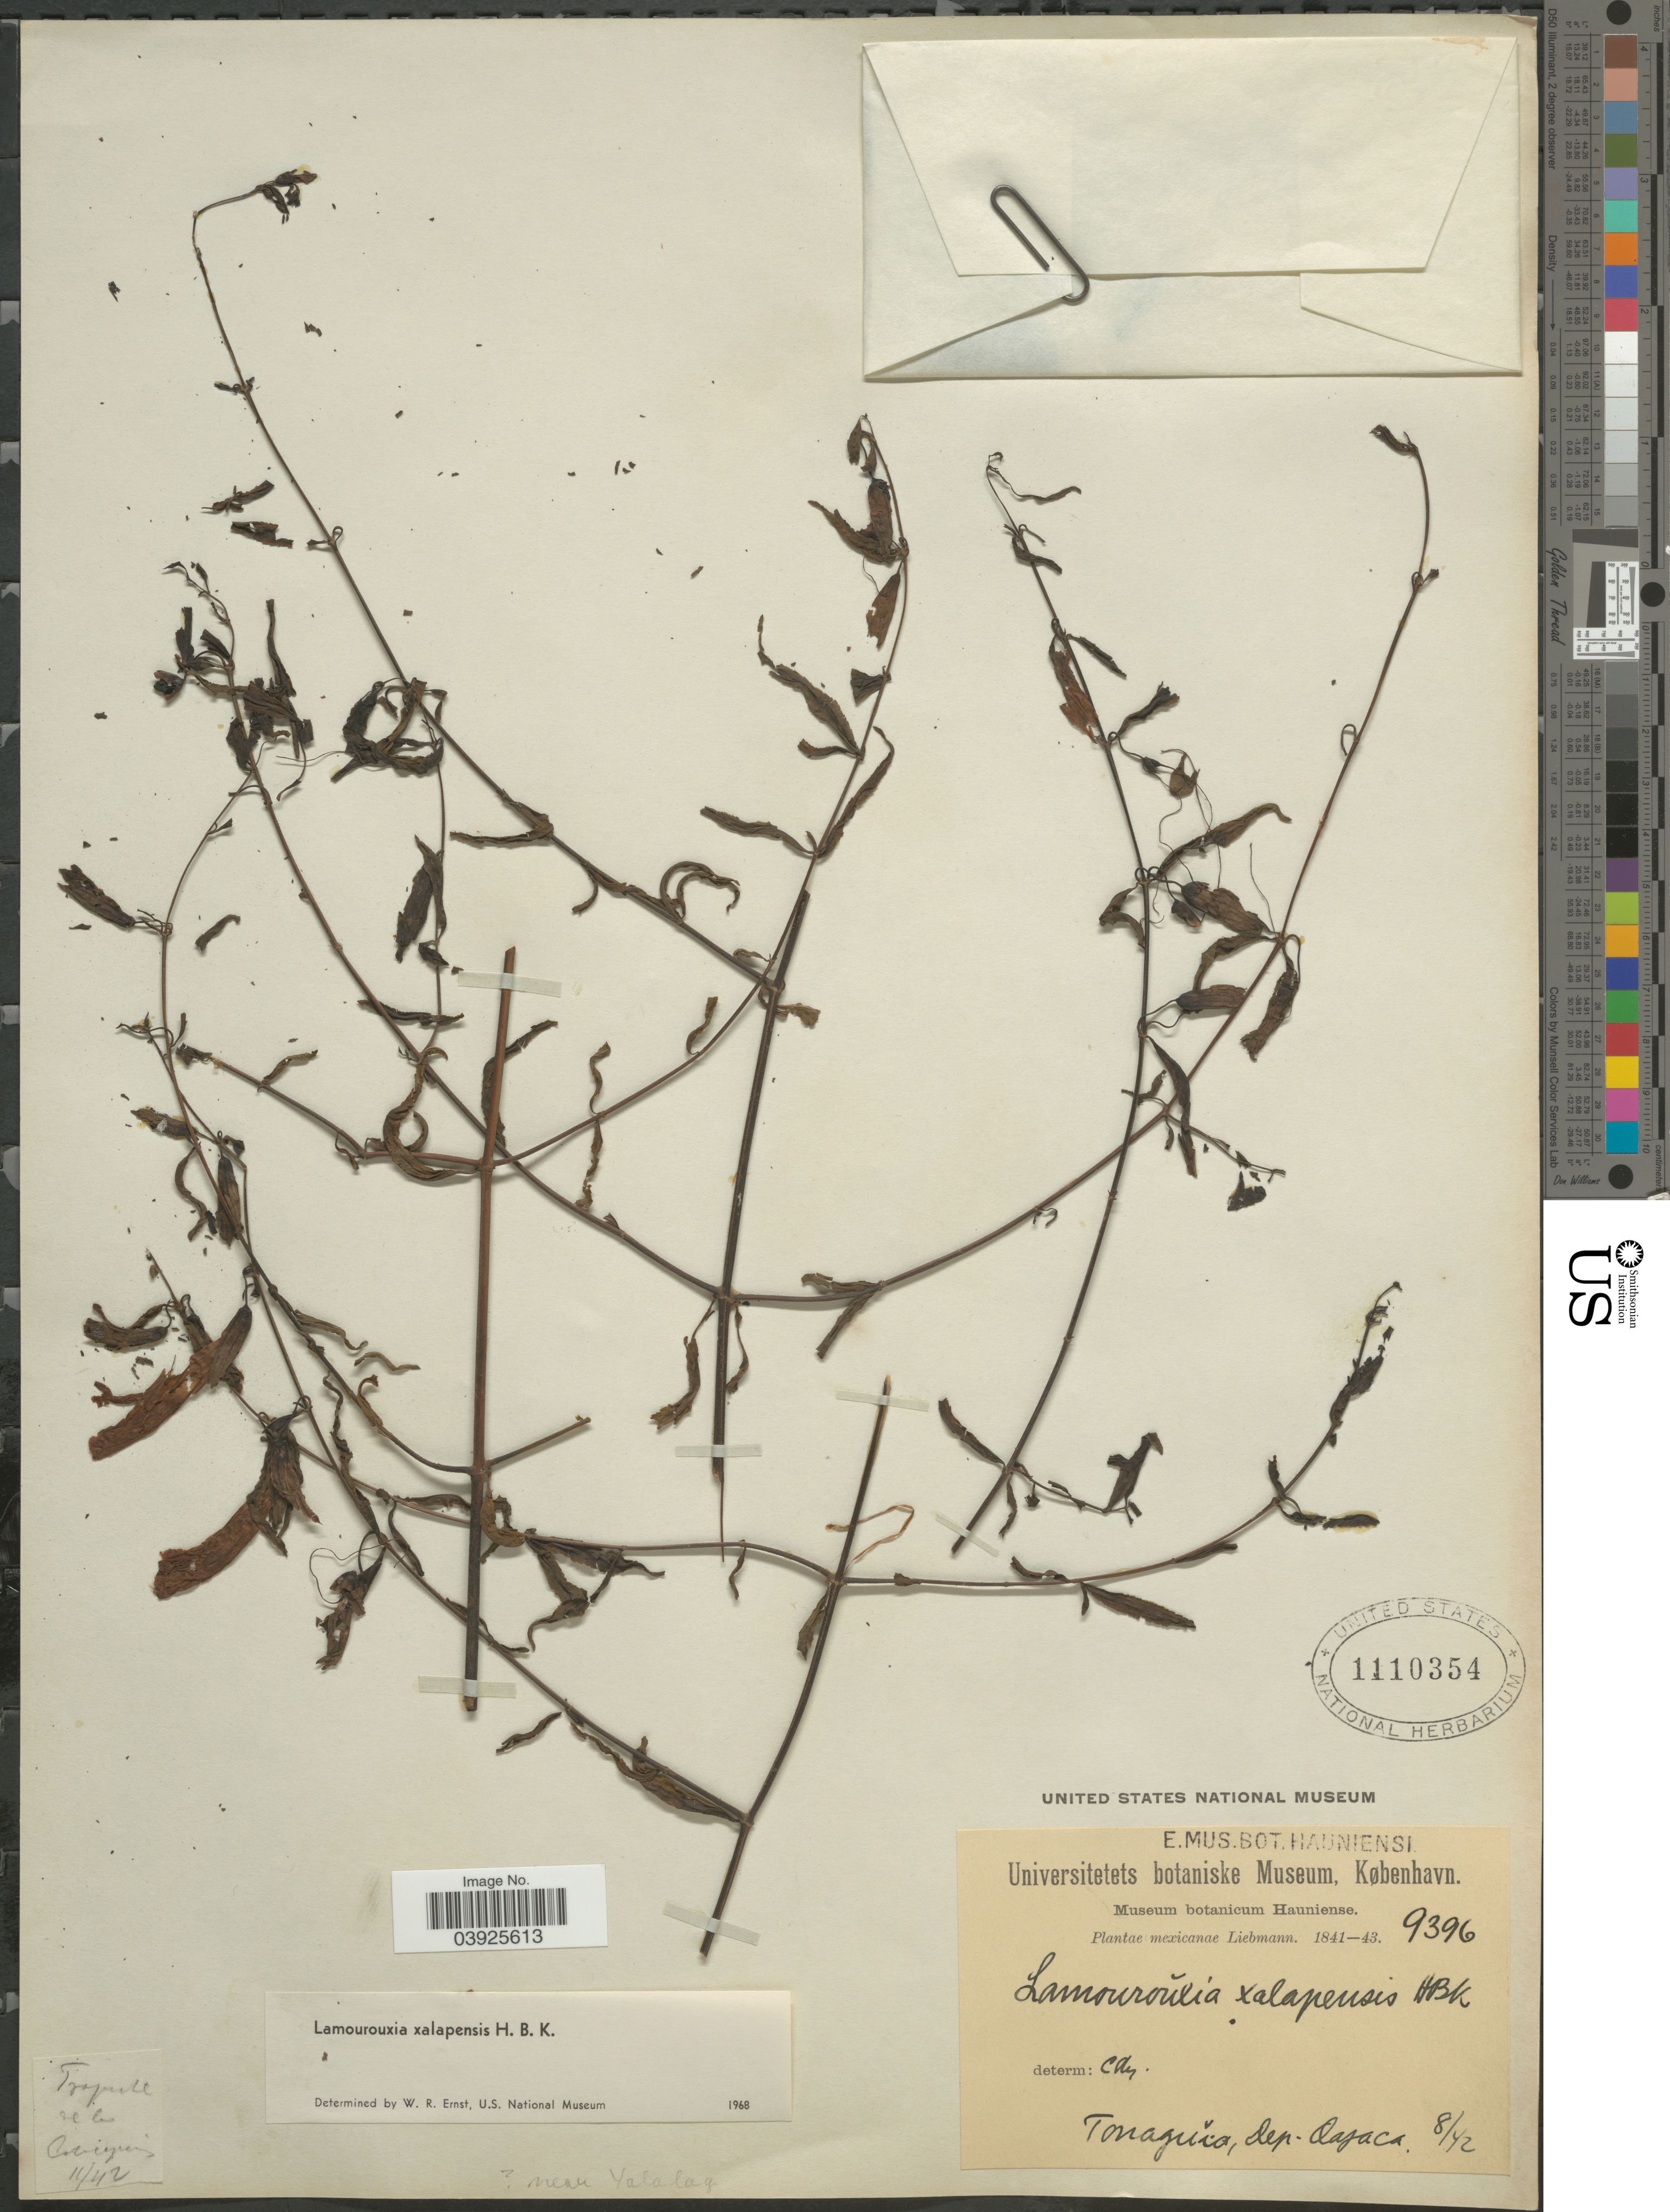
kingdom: Plantae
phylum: Tracheophyta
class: Magnoliopsida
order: Lamiales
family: Orobanchaceae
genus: Lamourouxia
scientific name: Lamourouxia xalapensis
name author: Kunth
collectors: Liebmann, --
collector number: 9396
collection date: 1842-08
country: Mexico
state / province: Oaxaca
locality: Tonaguia, dep. Oaxaca.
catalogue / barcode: US 1110354